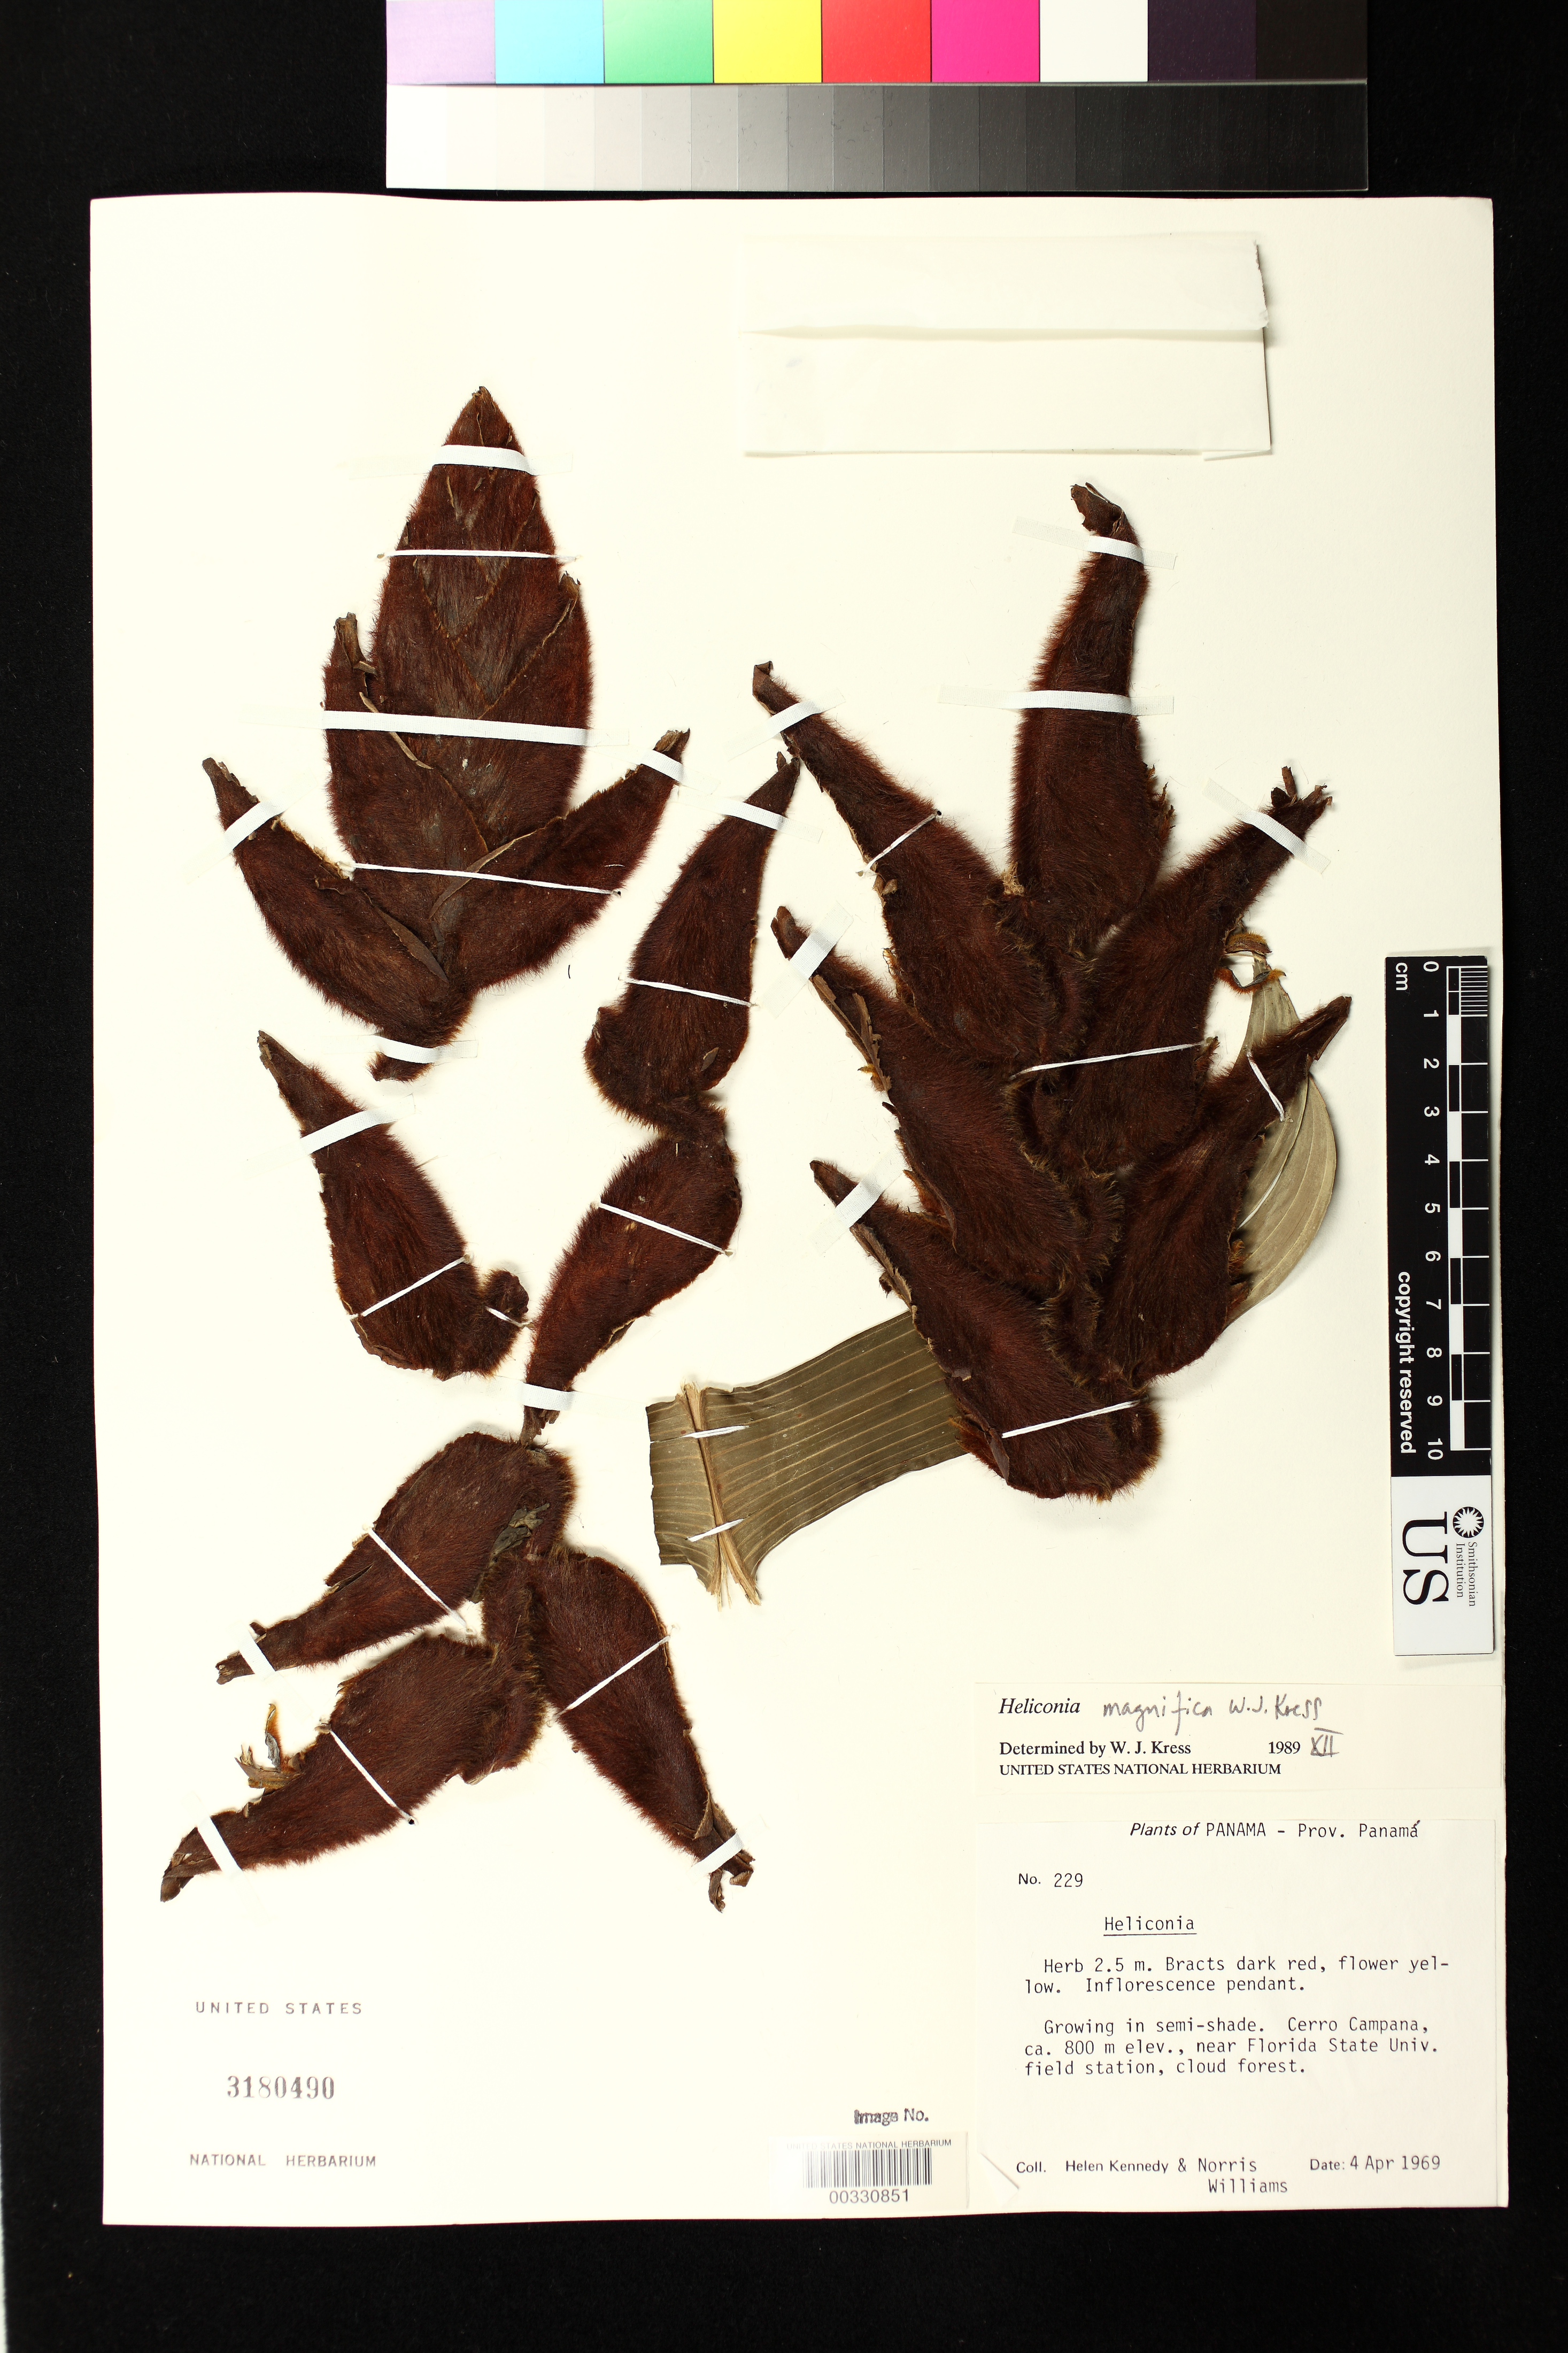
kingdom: Plantae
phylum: Tracheophyta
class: Liliopsida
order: Zingiberales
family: Heliconiaceae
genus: Heliconia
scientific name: Heliconia magnifica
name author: W.J. Kress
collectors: H. Kennedy & N. Williams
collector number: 229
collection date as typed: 04 Apr 1969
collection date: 1969-04-04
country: Panama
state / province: Panamá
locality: Cerro Campana, near Florida State Univ Field Station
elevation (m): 800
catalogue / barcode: US 3180490